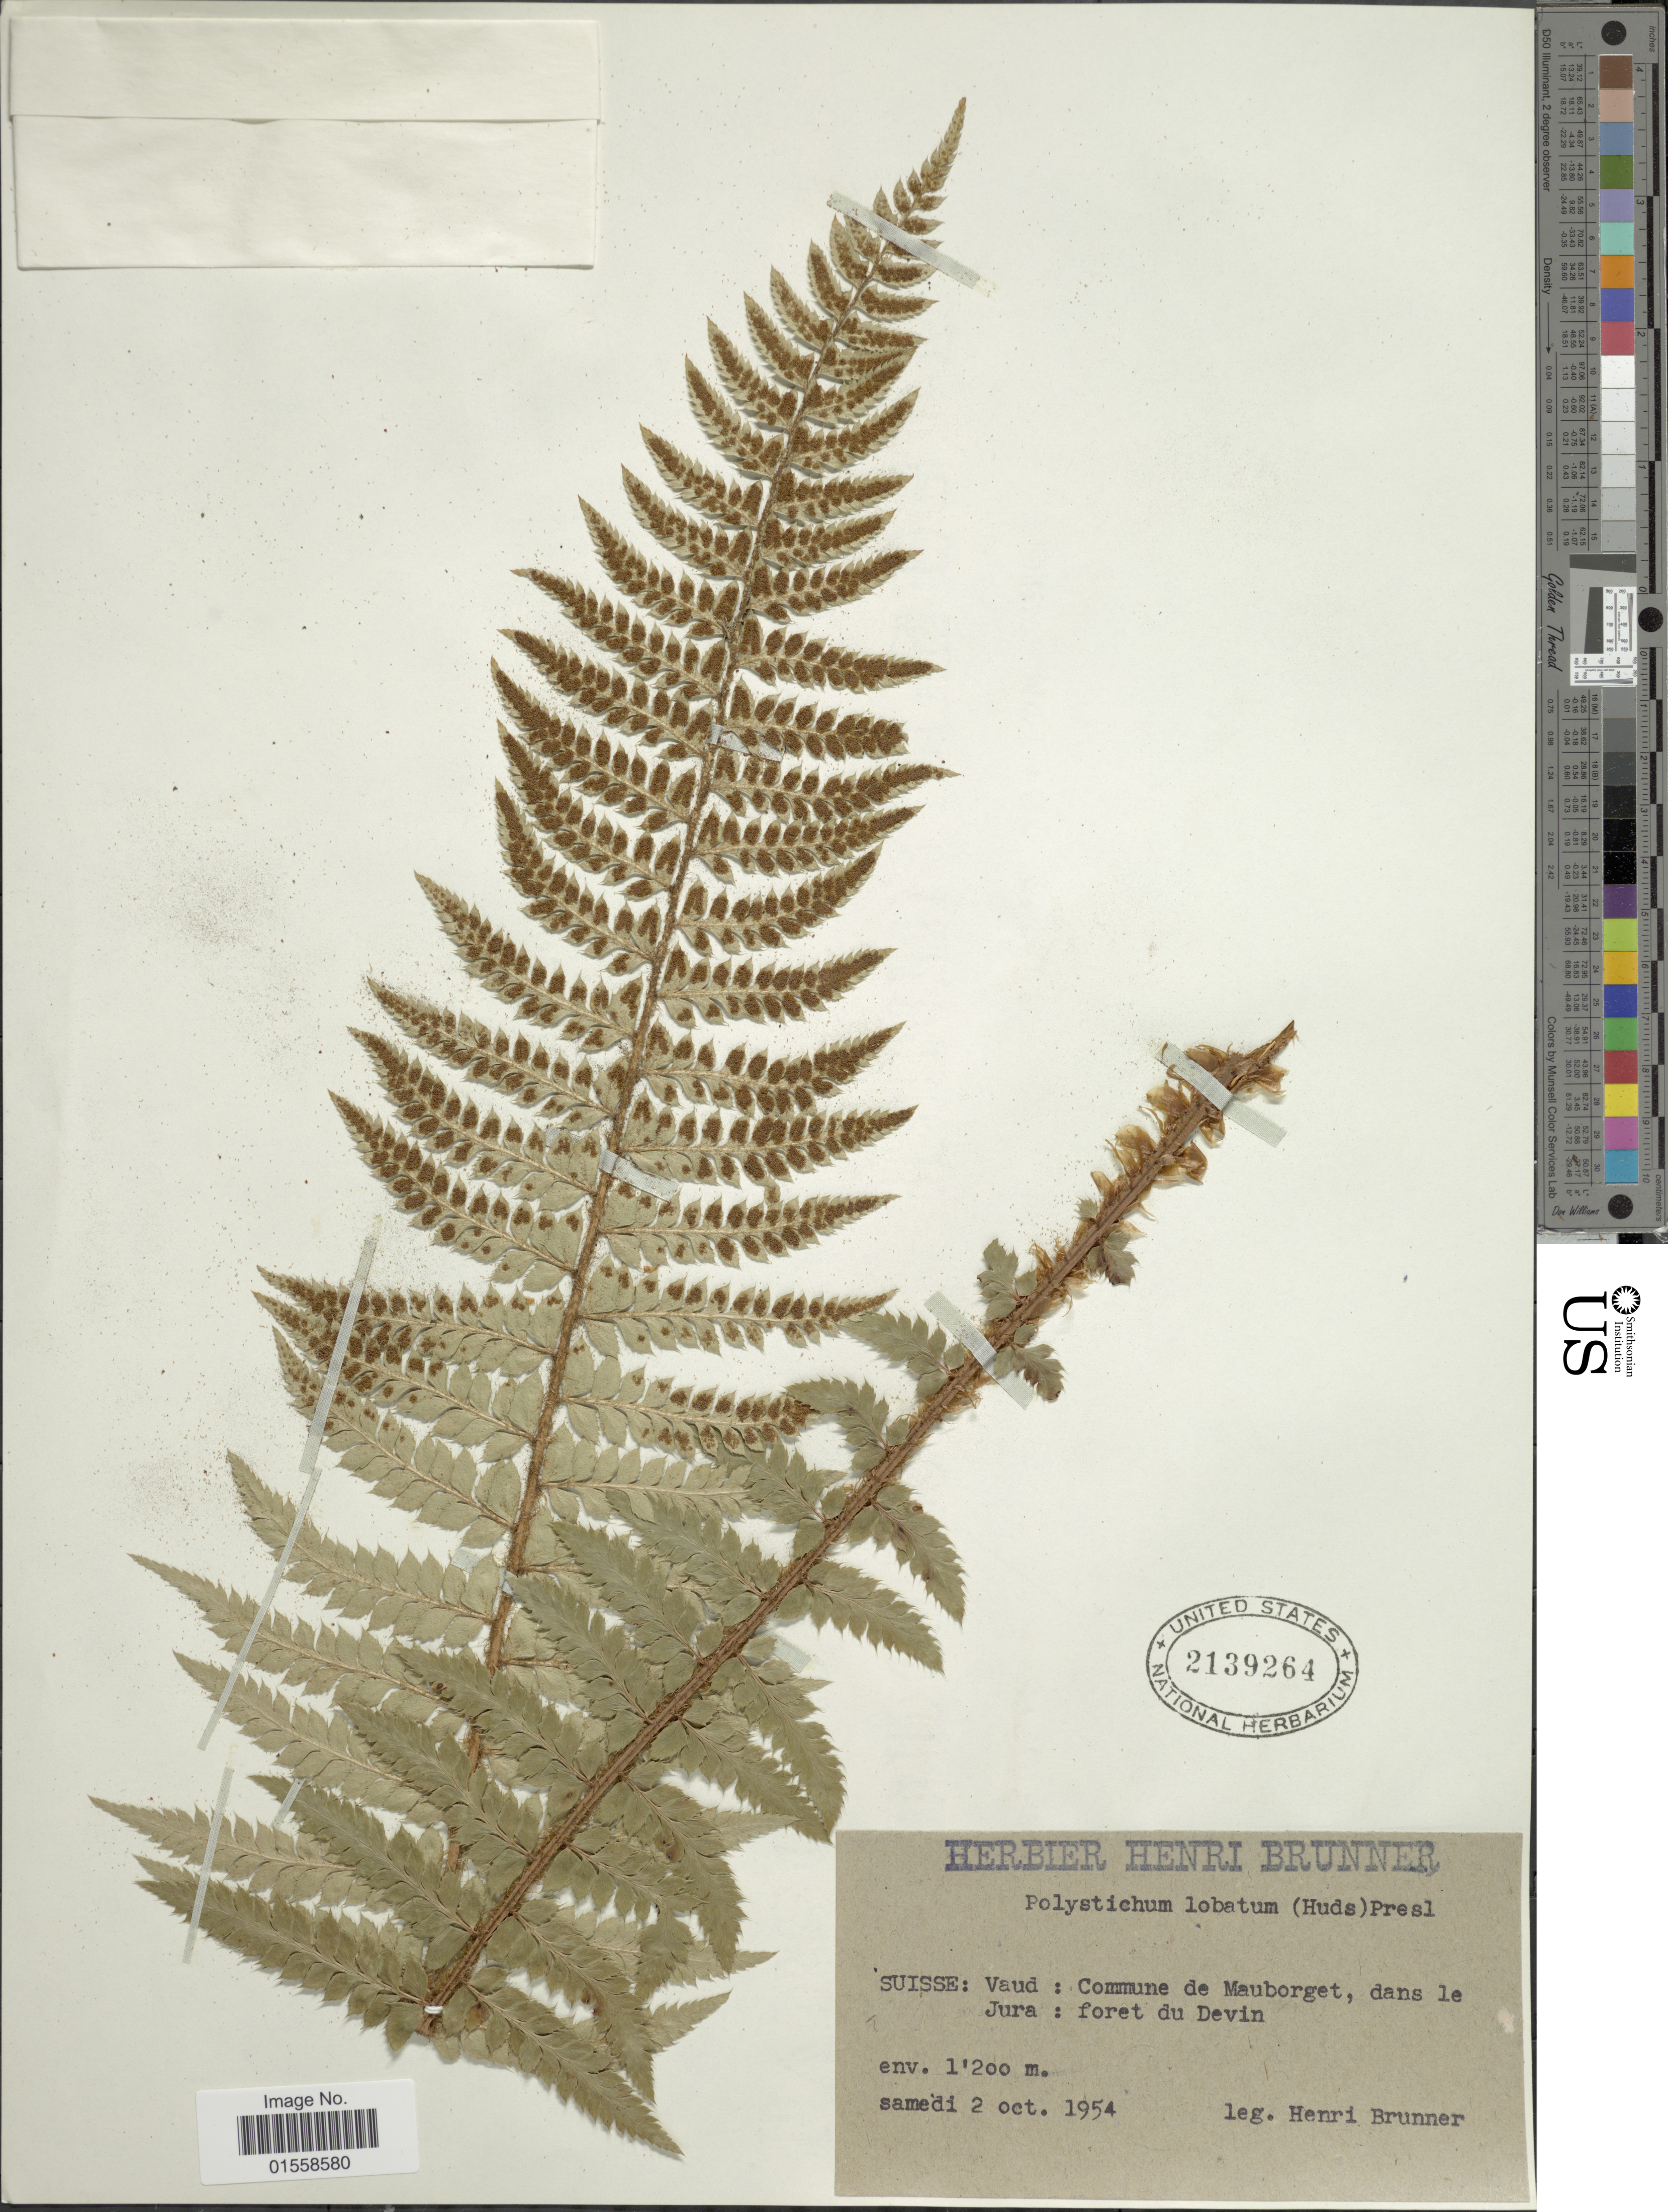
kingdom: Plantae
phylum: Tracheophyta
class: Polypodiopsida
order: Polypodiales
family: Dryopteridaceae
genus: Polystichum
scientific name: Polystichum aculeatum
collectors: H. Brunner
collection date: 1954-10-02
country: Switzerland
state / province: Vaud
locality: Suisse: Vaud: Commune de Mauborget, dans le Jura: foret du Devin.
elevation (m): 1200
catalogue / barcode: US 2139264